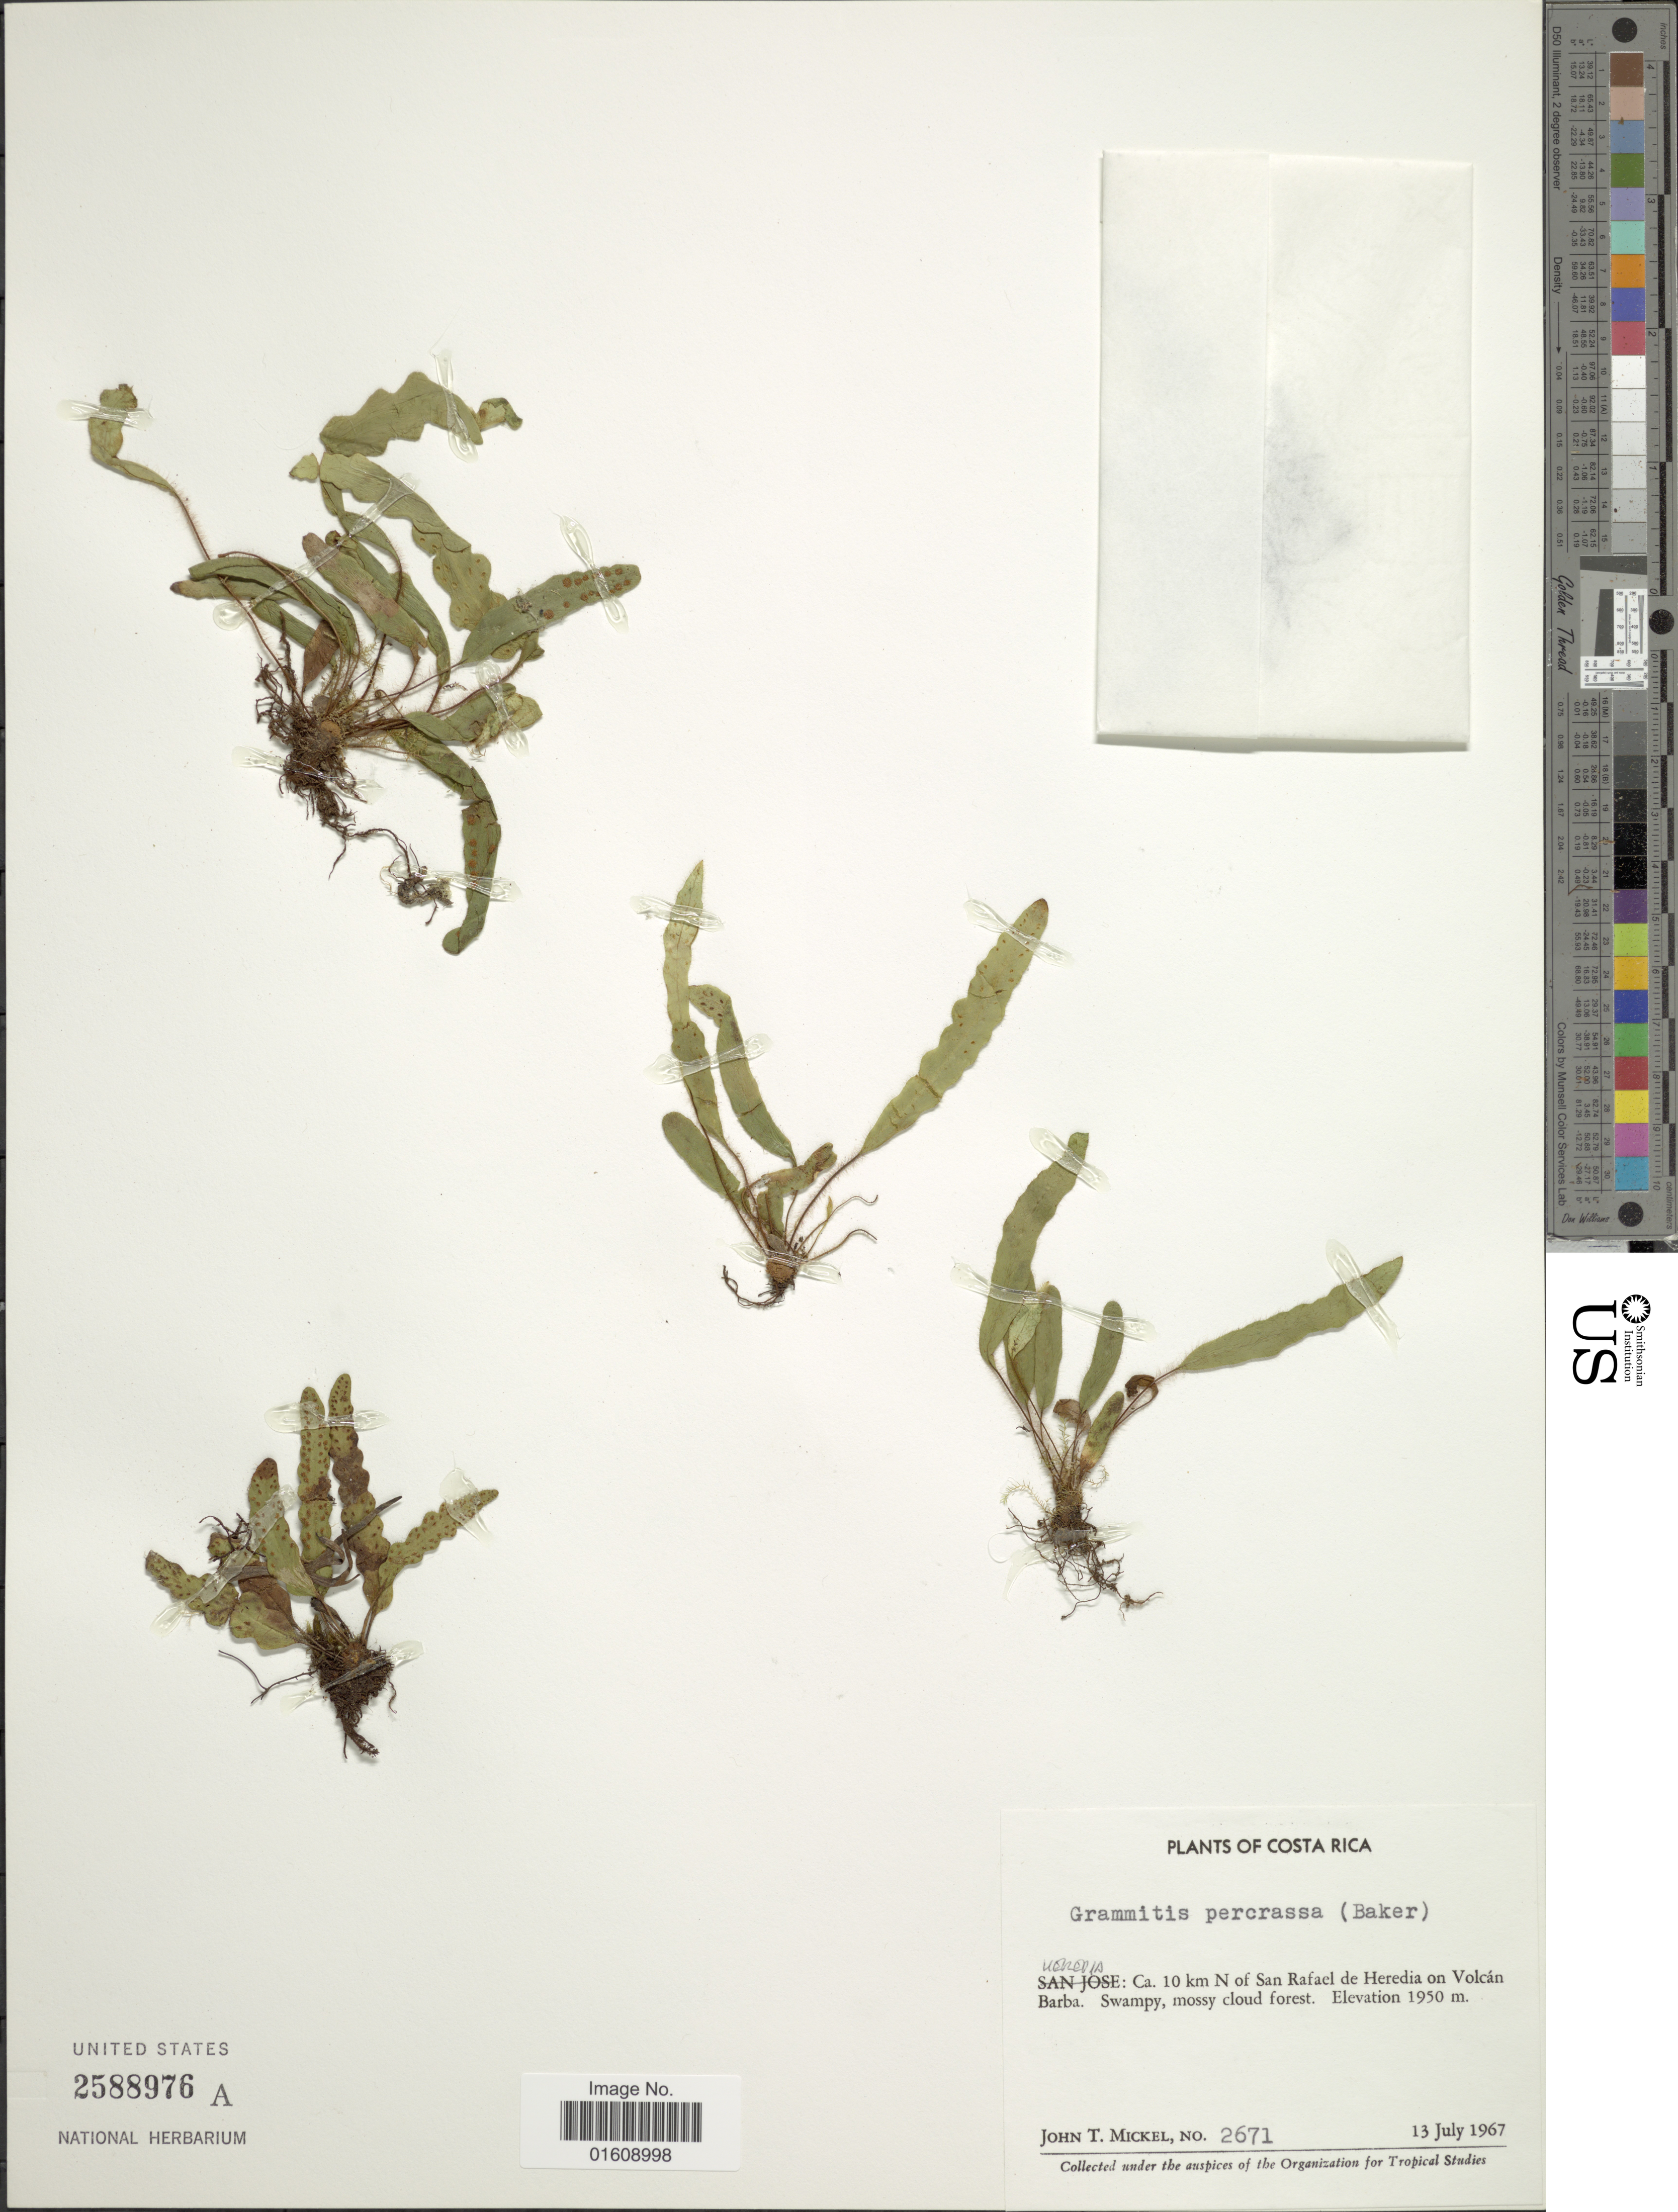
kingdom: Plantae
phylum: Tracheophyta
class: Polypodiopsida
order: Polypodiales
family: Polypodiaceae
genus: Enterosora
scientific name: Enterosora percrassa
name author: (Baker) L.E. Bishop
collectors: J. T. Mickel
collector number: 2671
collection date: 1967-07-13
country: Costa Rica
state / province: Heredia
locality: Costa Rica, Heredia: Ca. 10 km N of San Rafael de Heredia on Volcán Barba.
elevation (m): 1950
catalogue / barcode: US 2588976A